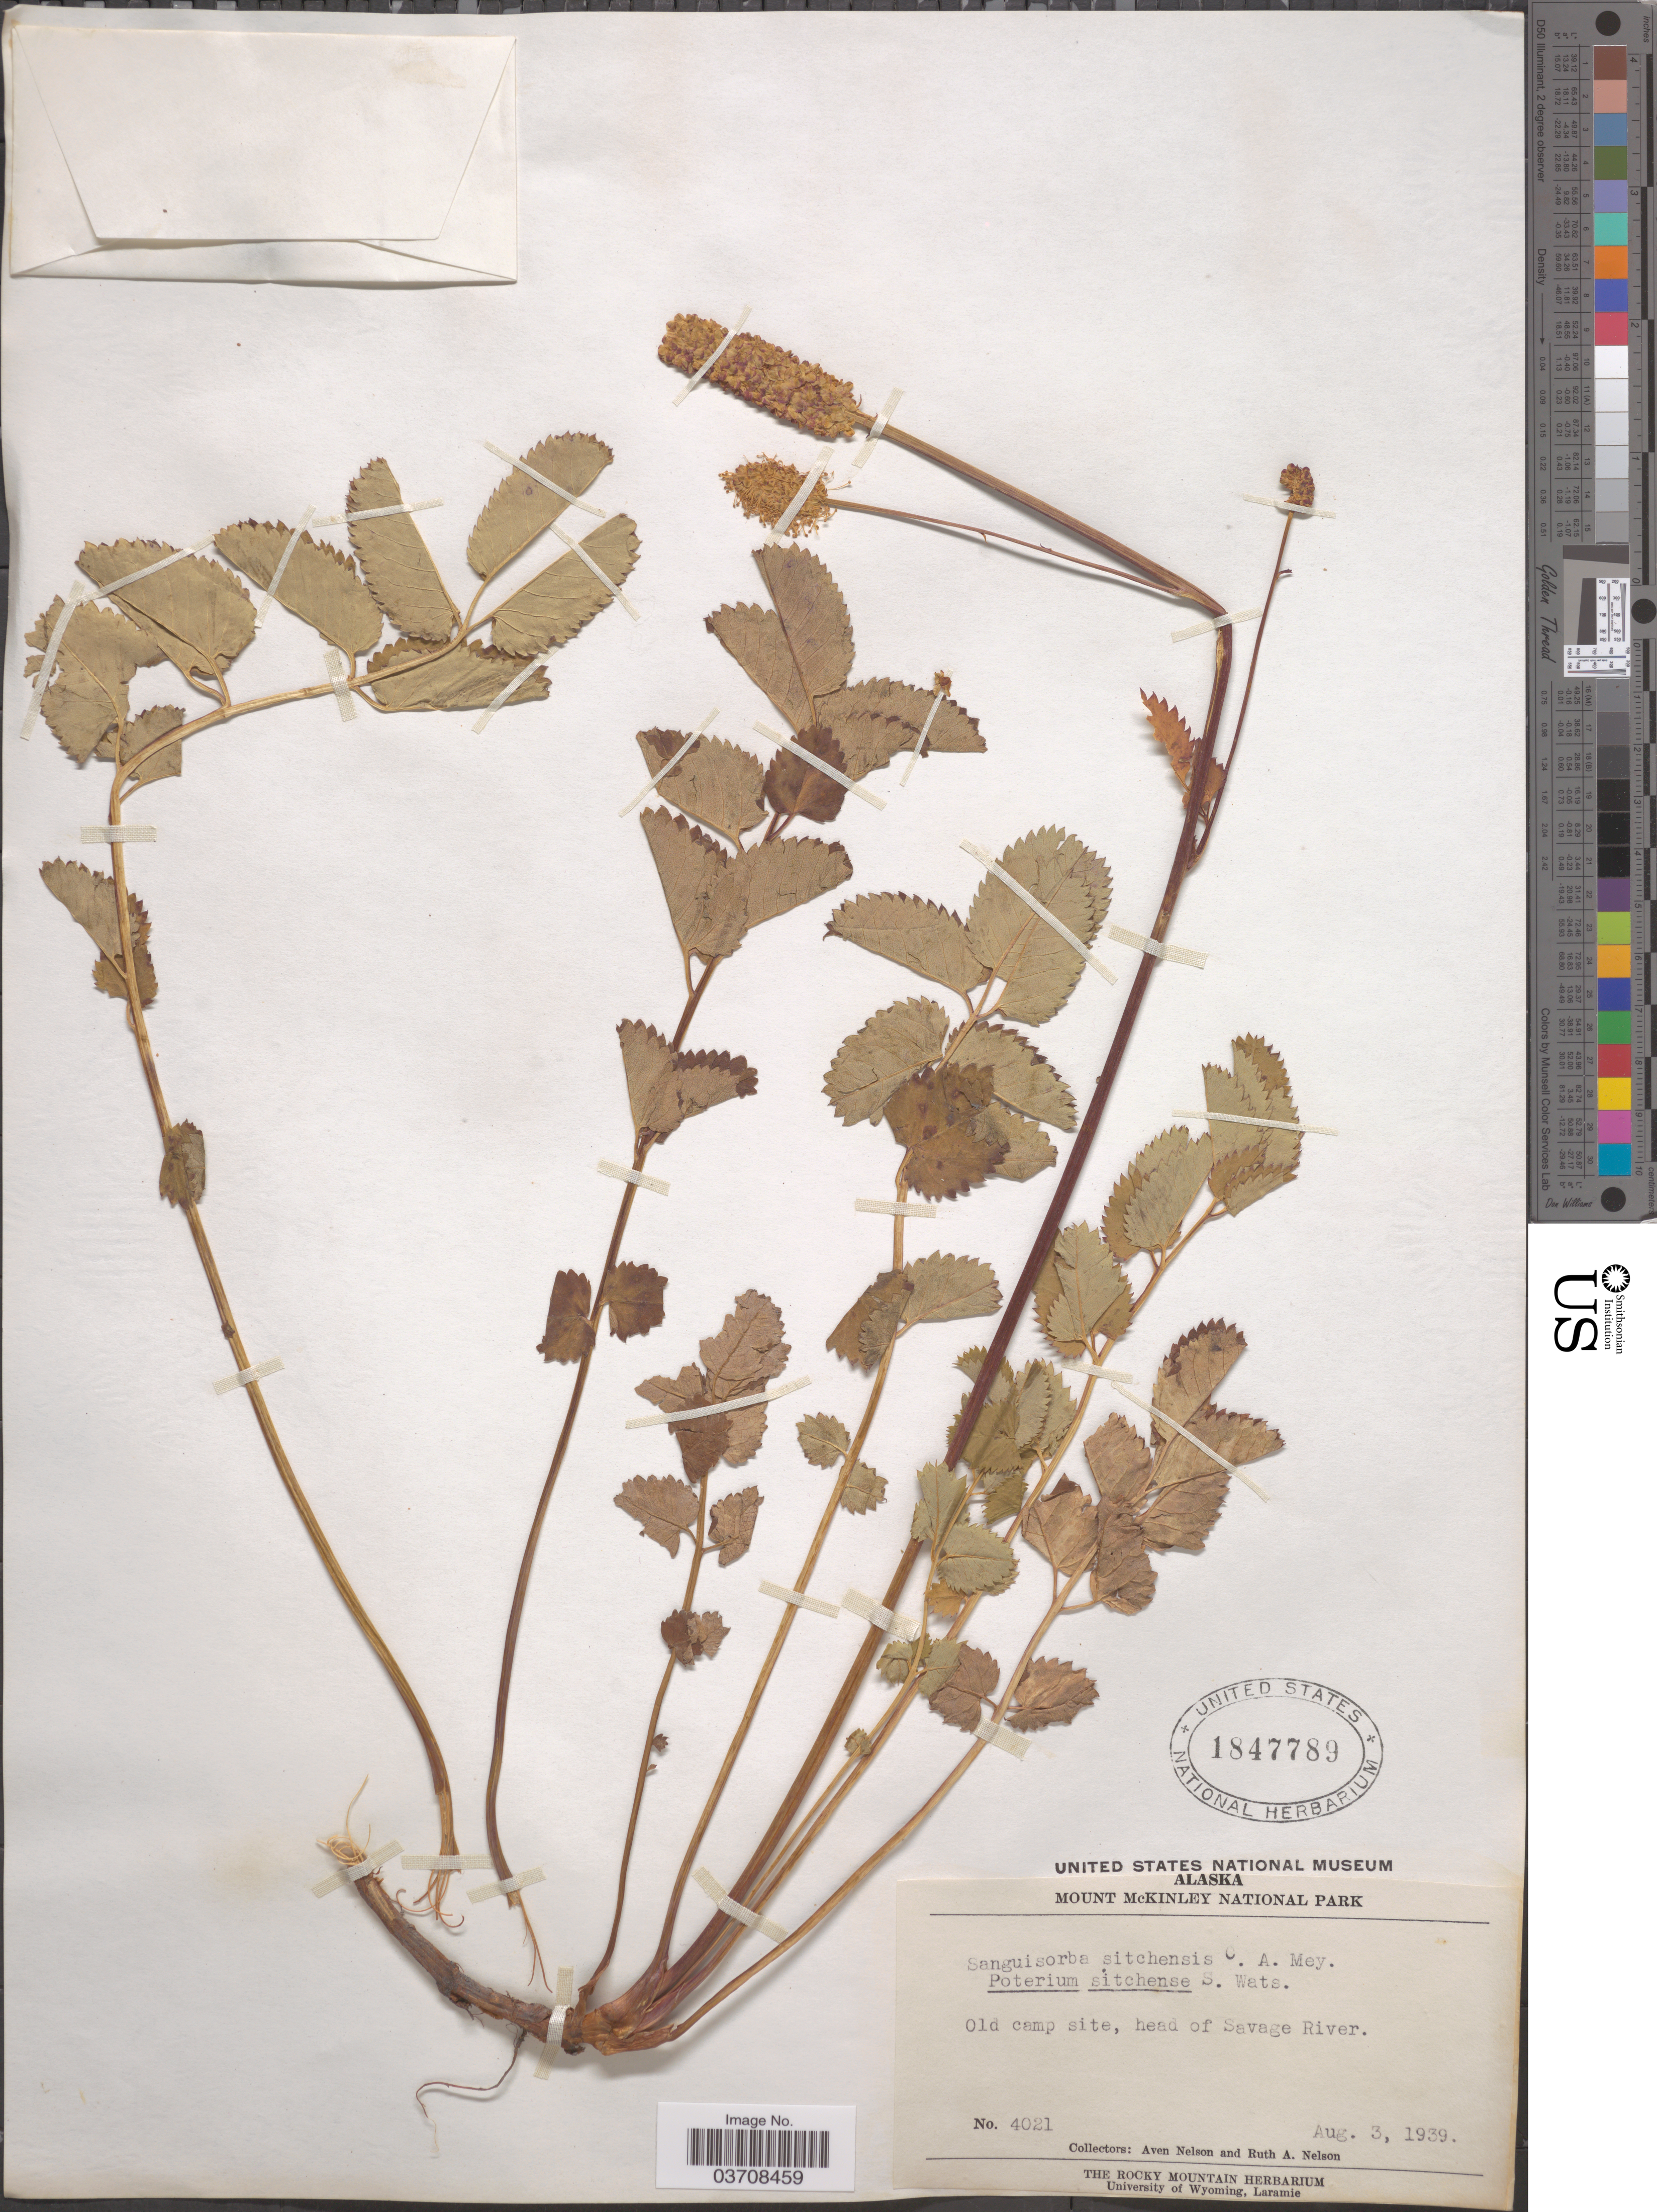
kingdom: Plantae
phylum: Tracheophyta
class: Magnoliopsida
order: Rosales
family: Rosaceae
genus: Sanguisorba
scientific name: Sanguisorba stipulata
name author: Raf.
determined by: Strong, Mark T., (BOT), Smithsonian Institution - National Museum of Natural History (UNITED STATES)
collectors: A. Nelson & R. A. Nelson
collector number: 4021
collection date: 1939-08-03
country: United States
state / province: Alaska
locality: Mount McKinley National Park. Old camp site, head of Savage River.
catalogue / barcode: US 1847789